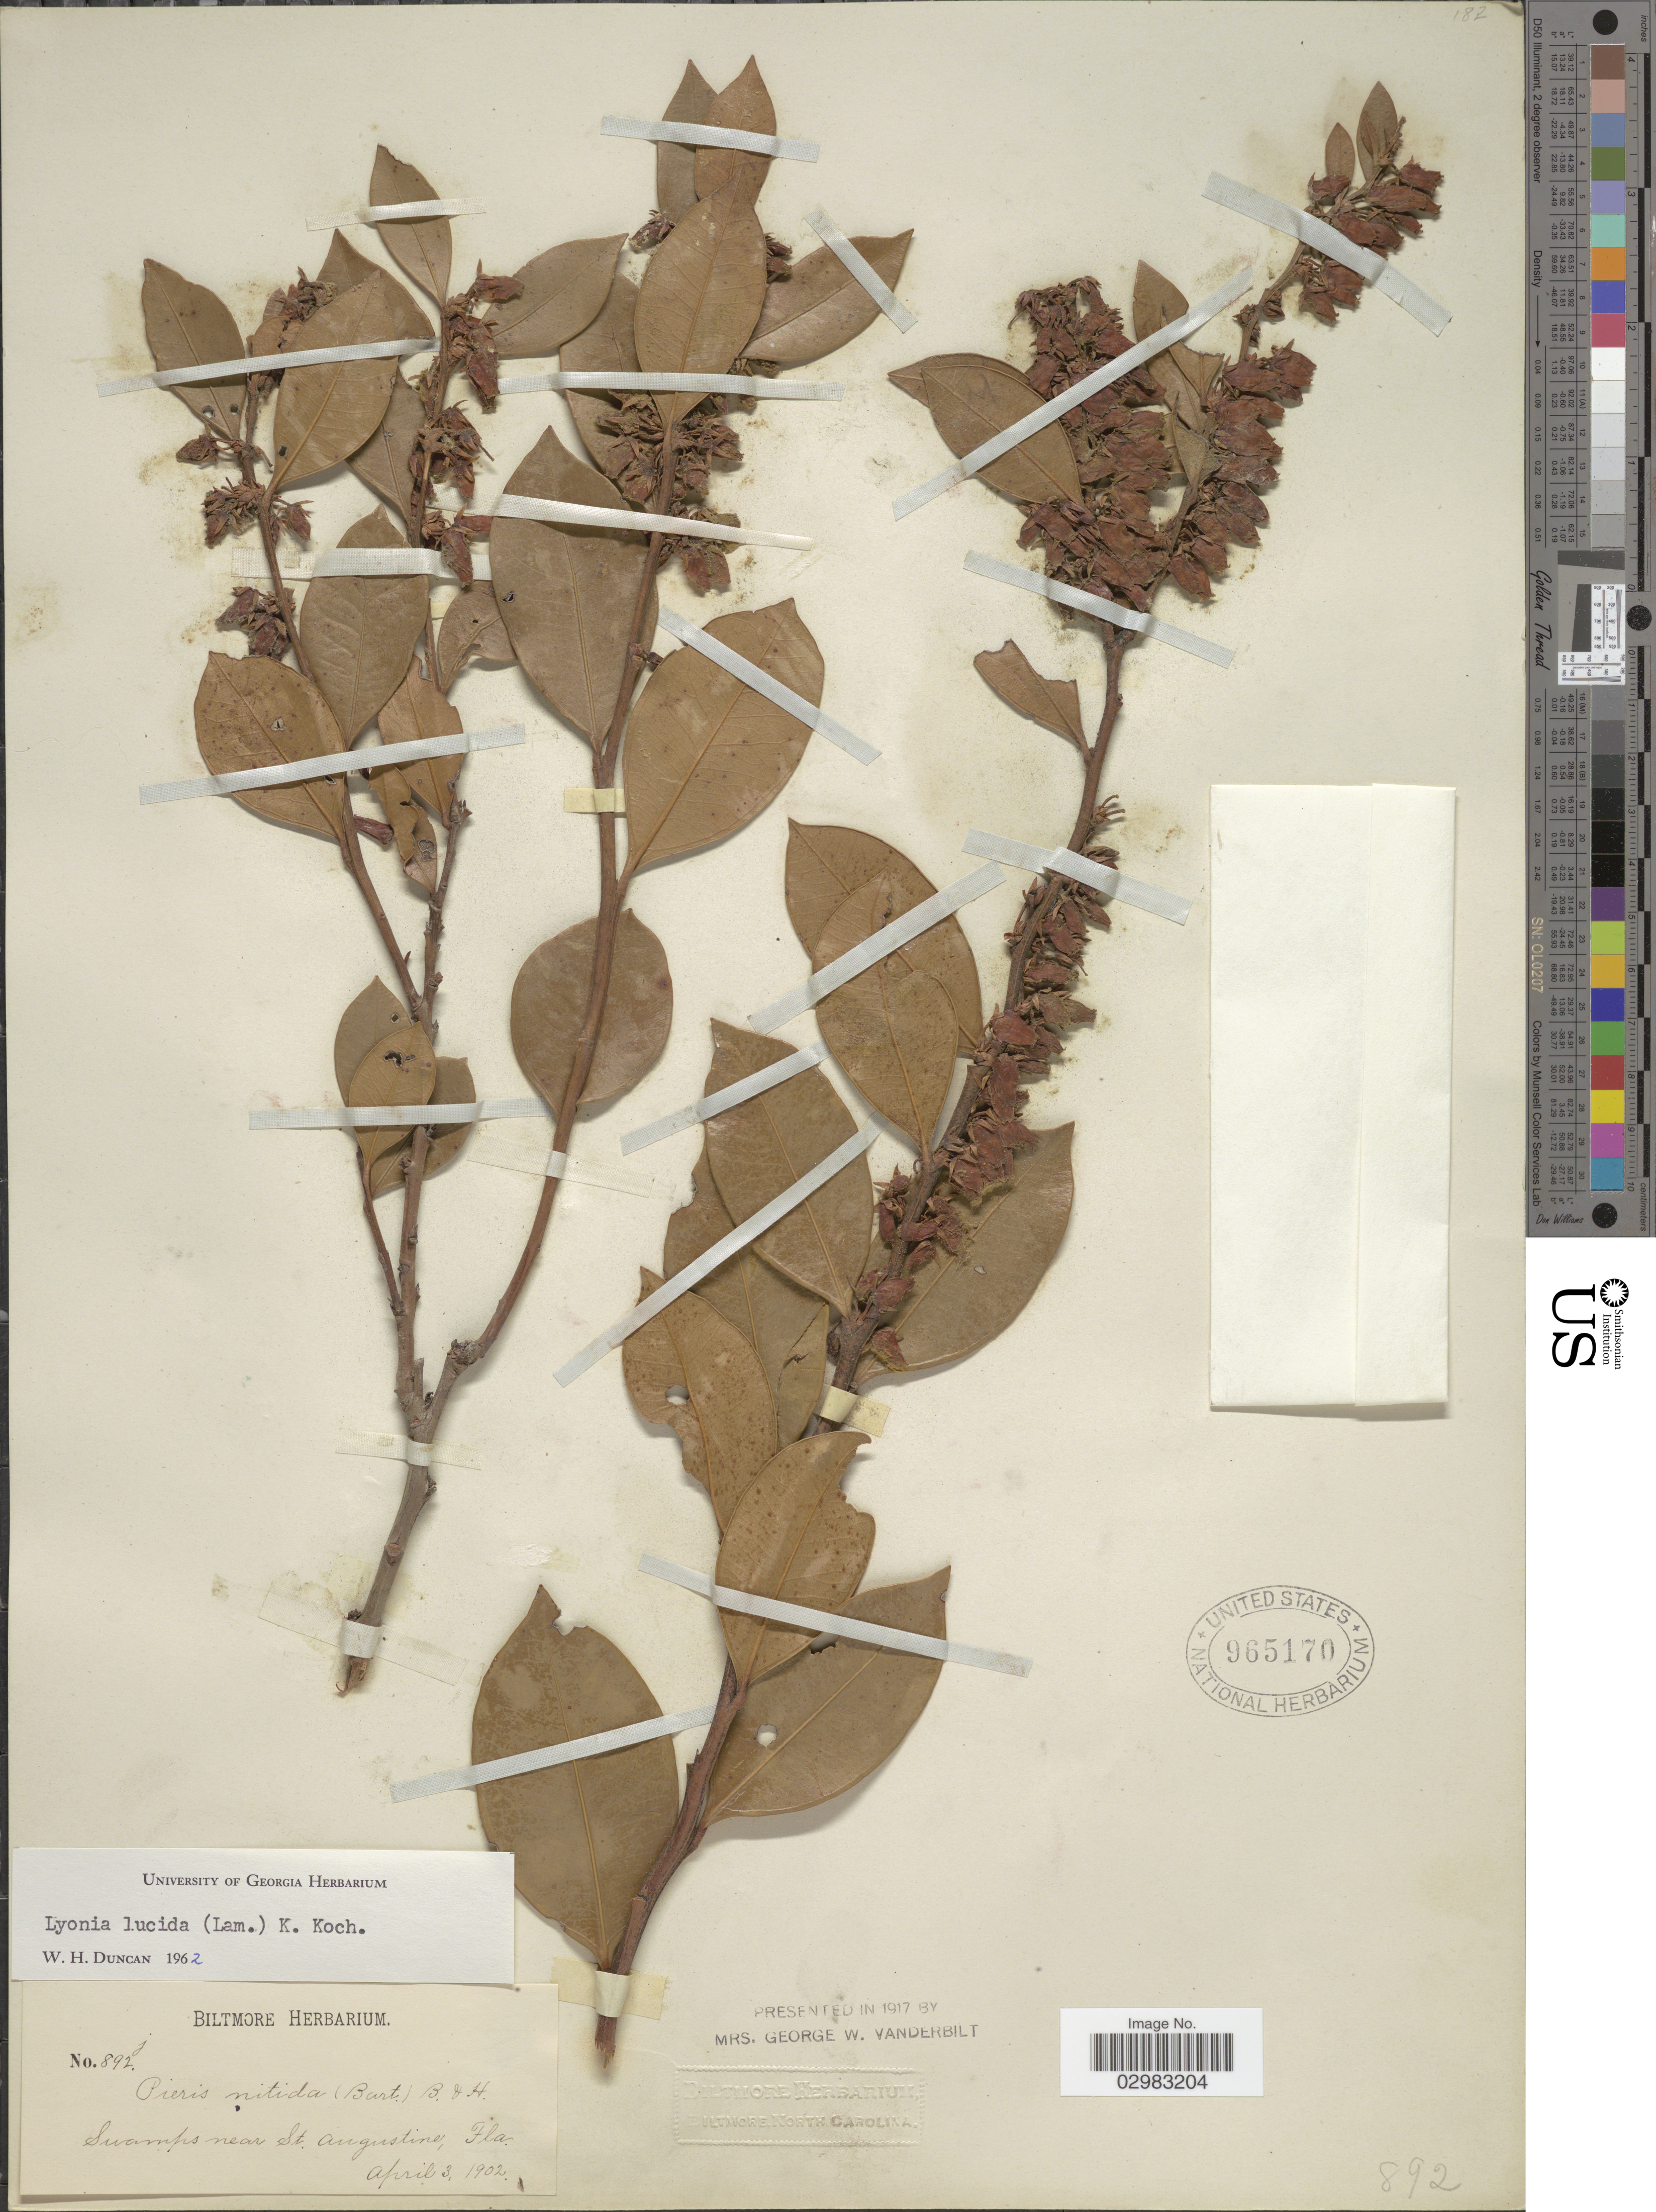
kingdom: Plantae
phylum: Tracheophyta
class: Magnoliopsida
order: Ericales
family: Ericaceae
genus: Lyonia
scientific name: Lyonia lucida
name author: K. Koch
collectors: ex herb. Biltmore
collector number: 892j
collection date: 1902-04-03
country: United States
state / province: Florida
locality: Swamps near St. Augustine, Fla.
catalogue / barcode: US 965170